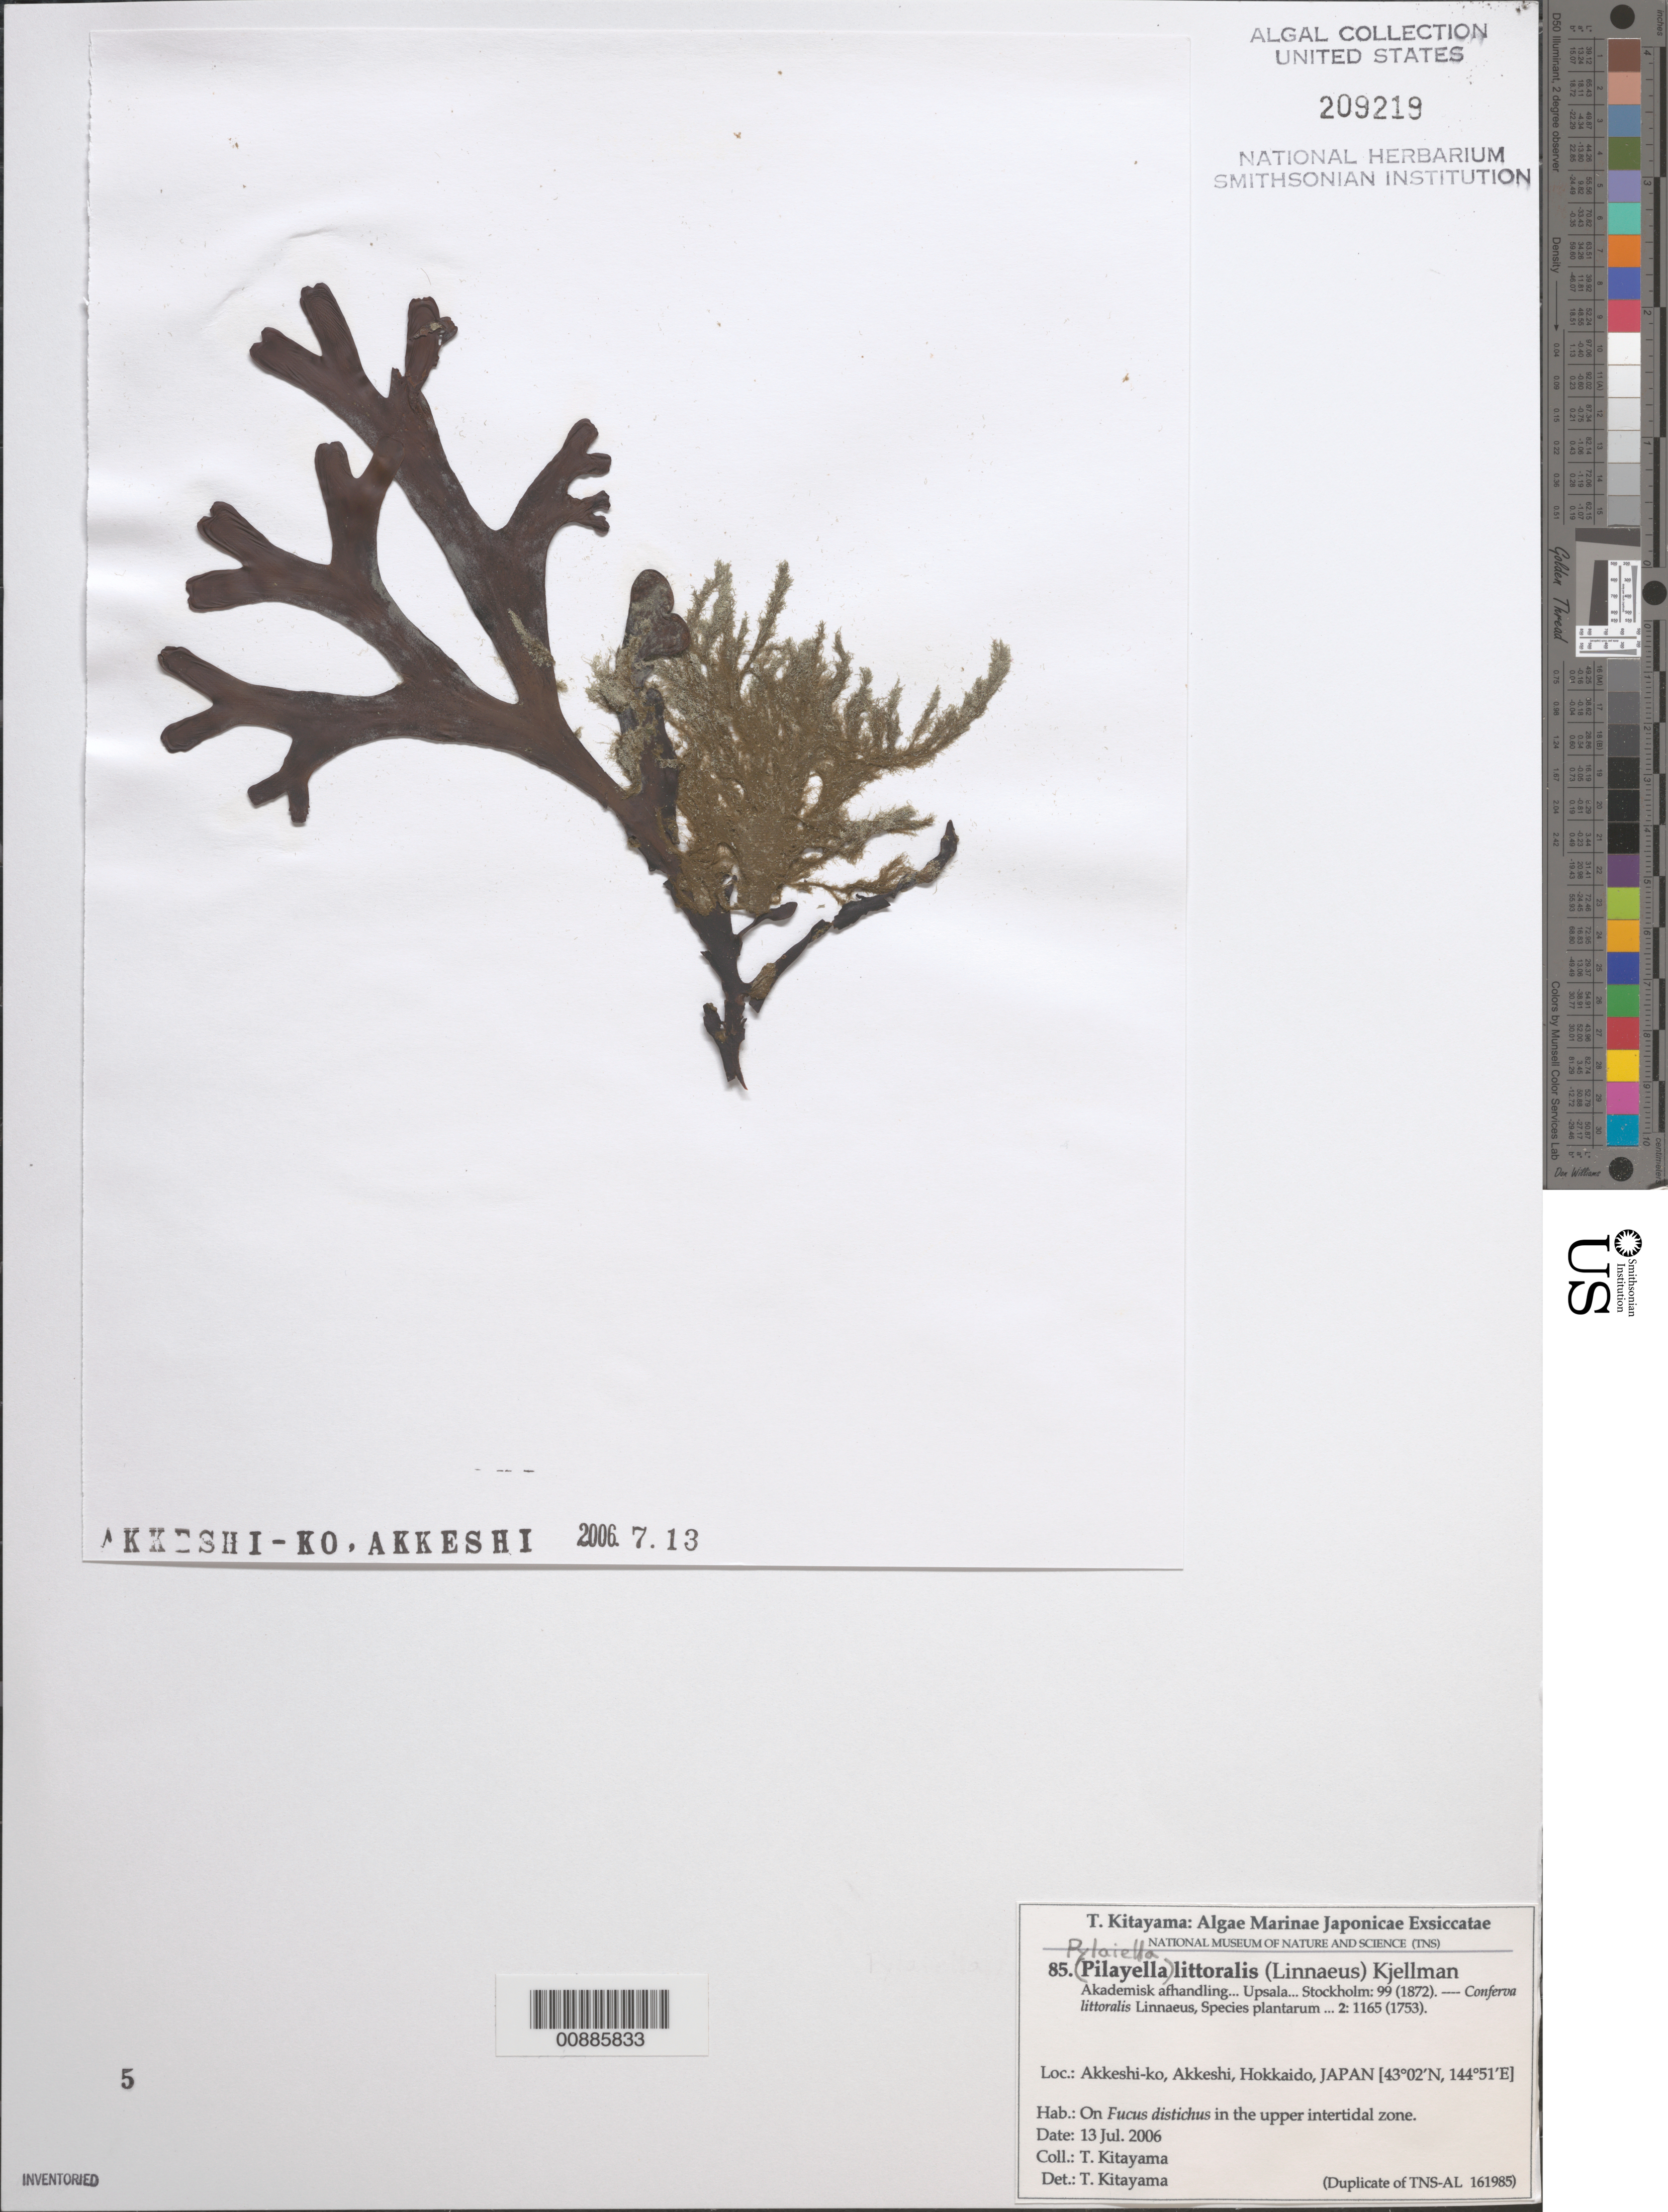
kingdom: Chromista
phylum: Ochrophyta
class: Phaeophyceae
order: Ectocarpales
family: Acinetosporaceae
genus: Pylaiella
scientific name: Pylaiella littoralis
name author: (L.) Kjellman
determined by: Kitayama, T.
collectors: T. Kitayama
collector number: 85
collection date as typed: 13 Jul 2006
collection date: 2006-07-13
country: Japan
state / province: Hokkaido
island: Hokkaido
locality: Akkeshi-ko, Akkeshi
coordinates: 43 02' N, 144 51' E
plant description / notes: Kitayama, T., Algae Marinae Japonicae Exsiccatae, Fasc. IV (Nos. 76-100)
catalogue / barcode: US 209219